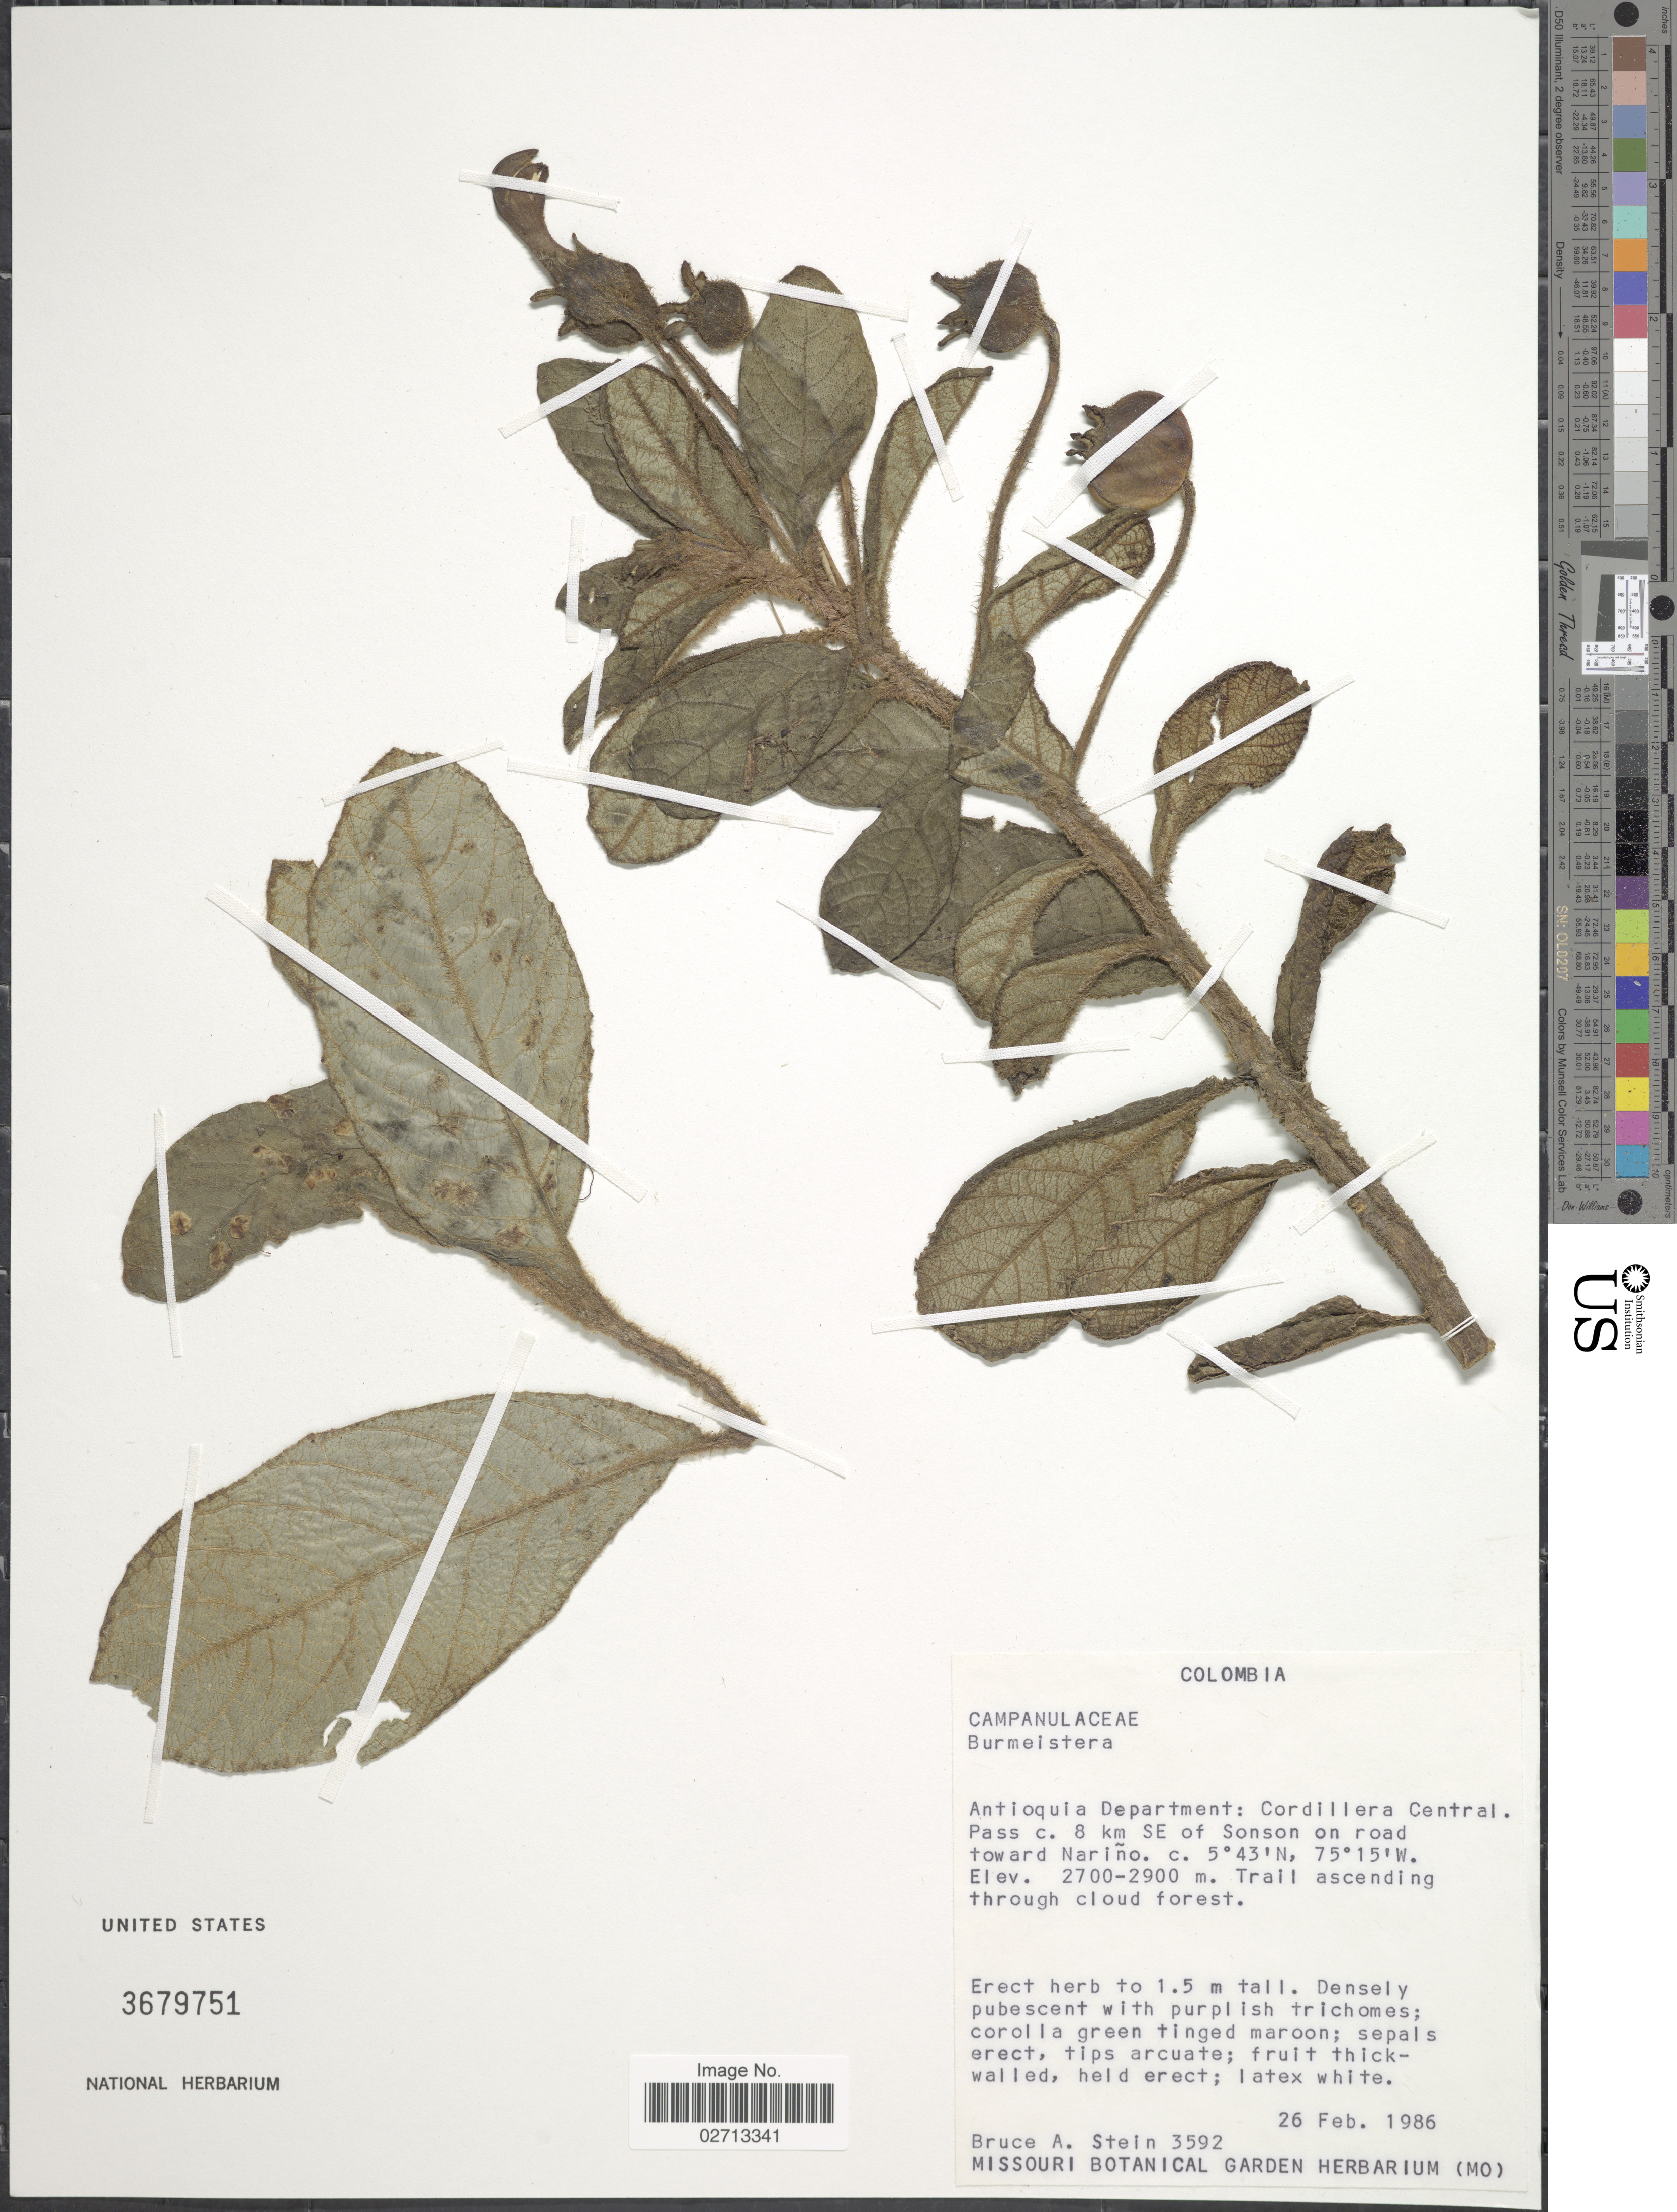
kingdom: Plantae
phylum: Tracheophyta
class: Magnoliopsida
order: Asterales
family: Campanulaceae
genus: Burmeistera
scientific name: Burmeistera sp.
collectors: B. A. Stein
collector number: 3592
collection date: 1986-02-26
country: Colombia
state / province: Antioquia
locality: Antioquia Department: Cordillera Central. Pass. c. 8 km SE of Sonson on road toward Nariño.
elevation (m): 2700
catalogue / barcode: US 3679751